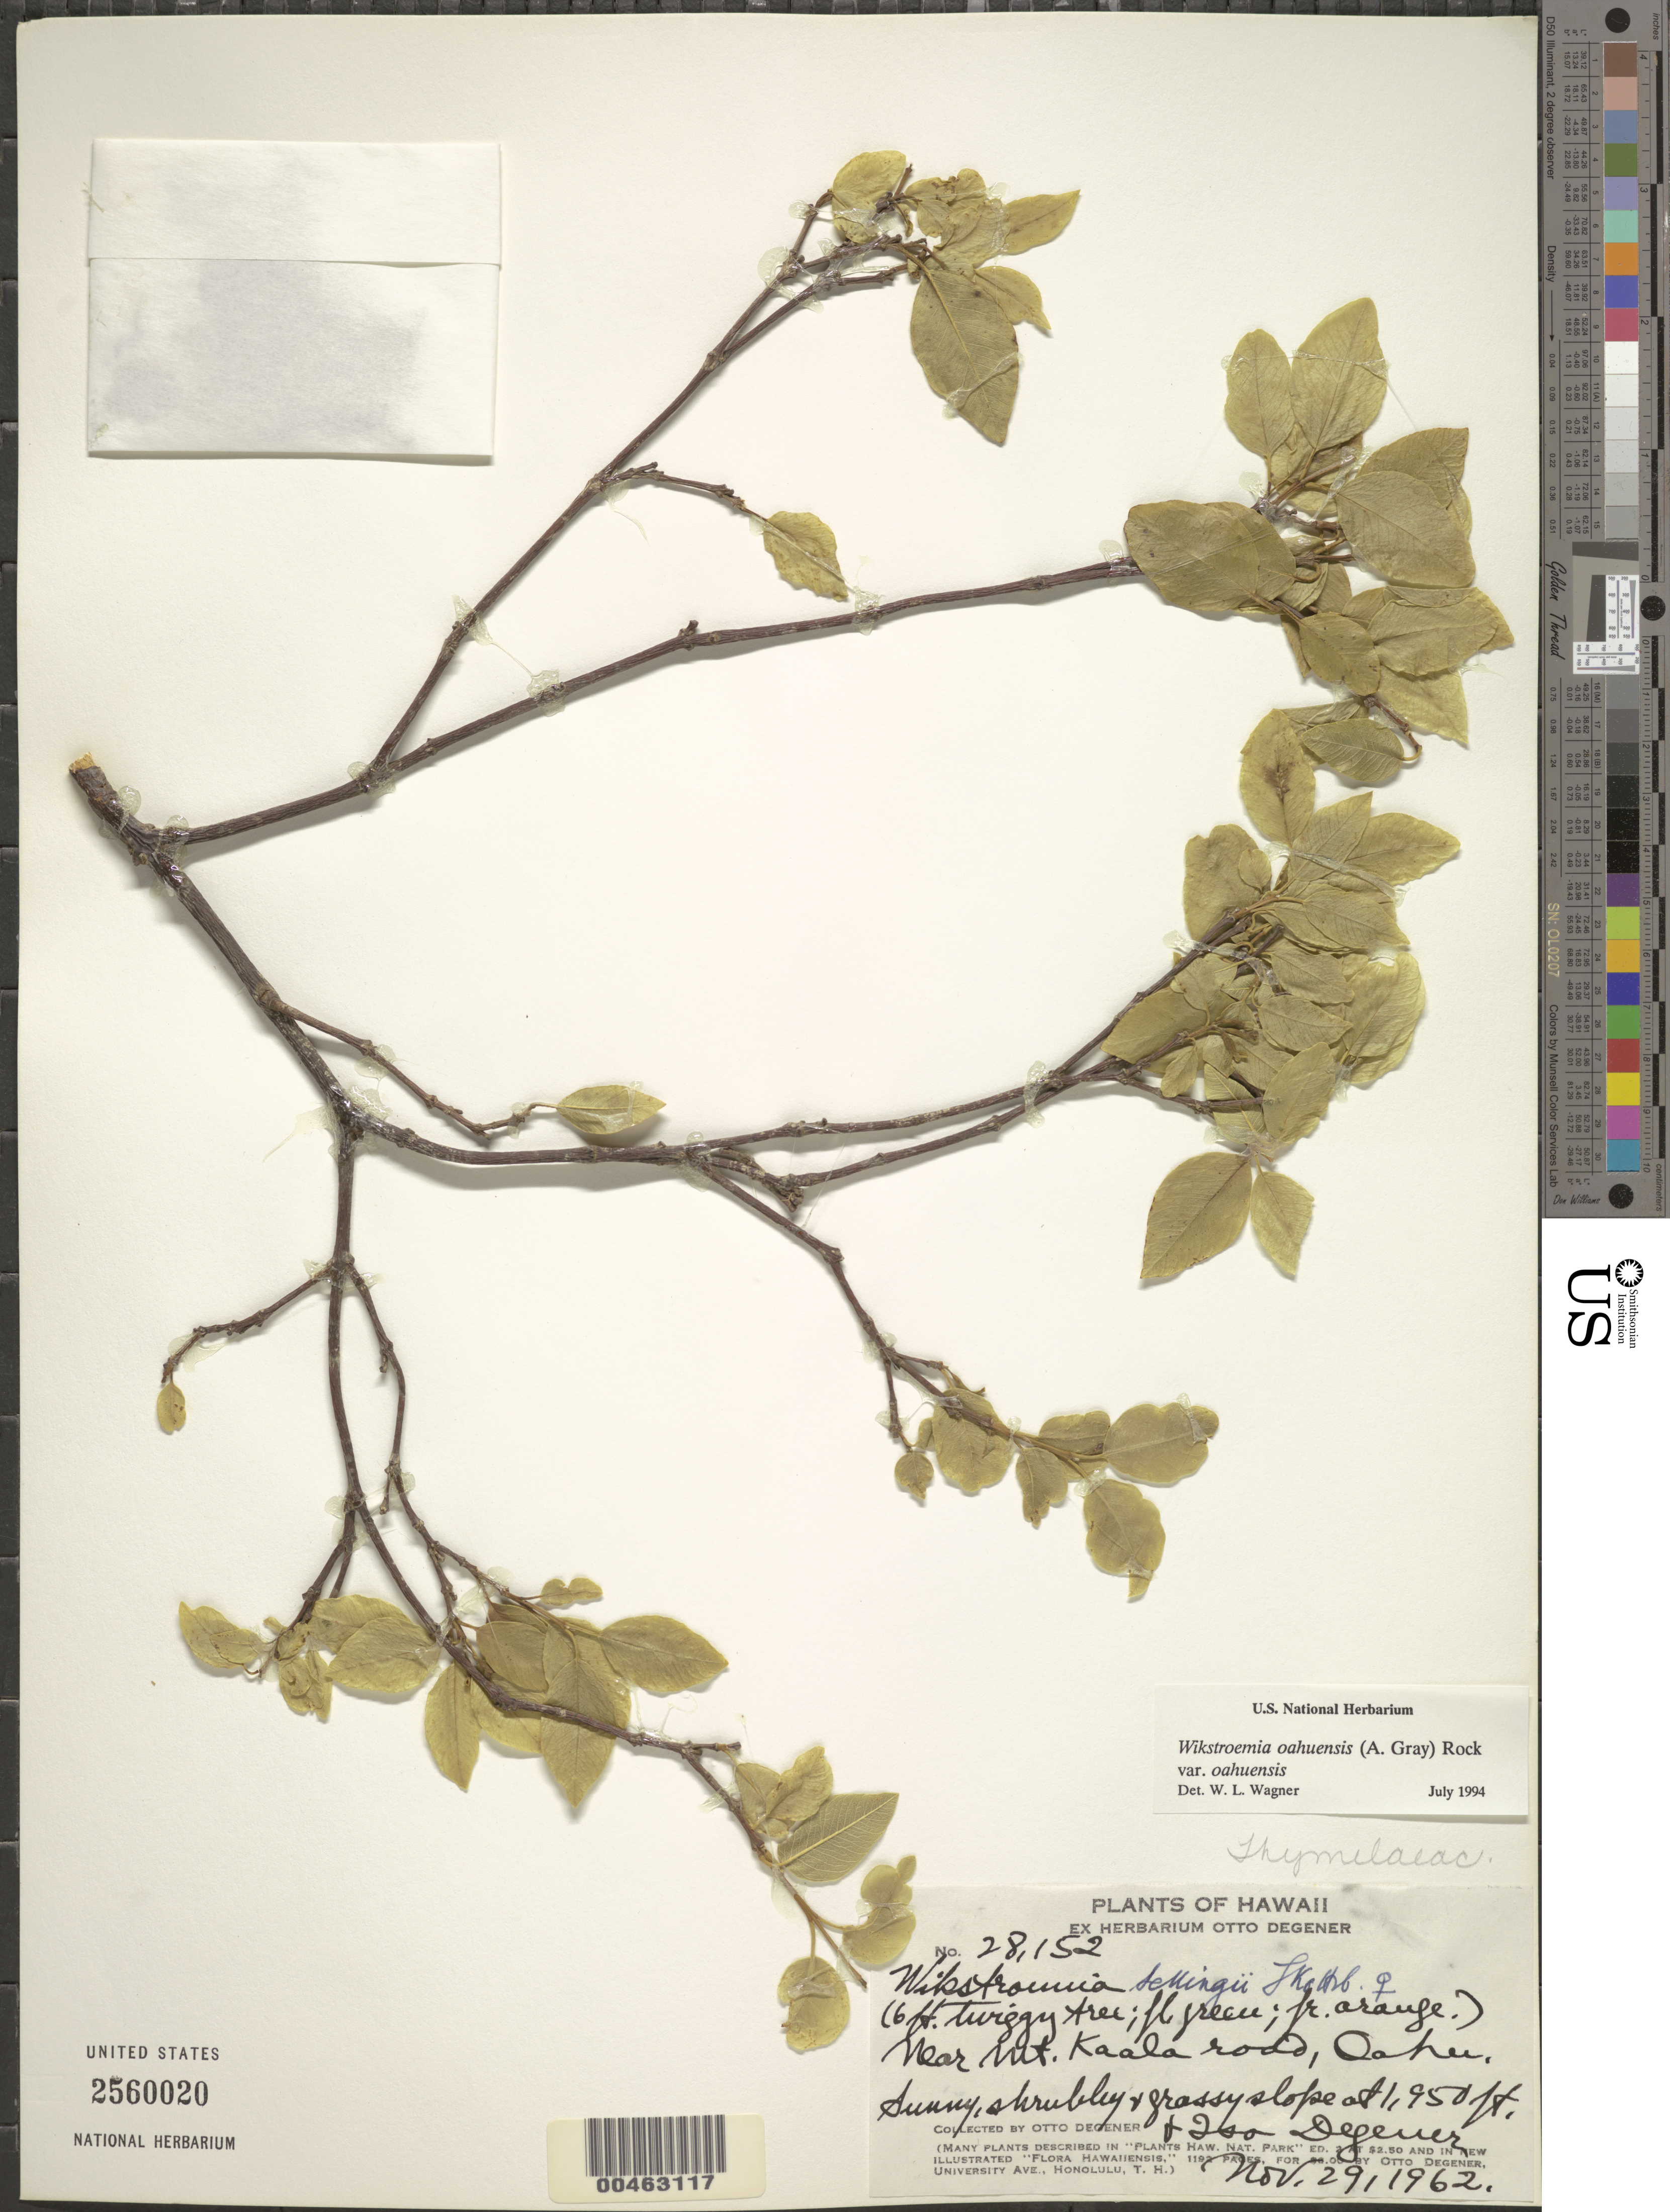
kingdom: Plantae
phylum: Tracheophyta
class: Magnoliopsida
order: Malvales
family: Thymelaeaceae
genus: Wikstroemia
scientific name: Wikstroemia oahuensis var. oahuensis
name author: (A. Gray) Rock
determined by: Wagner, W. L., (BOT), Smithsonian Institution - National Museum of Natural History (UNITED STATES)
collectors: O. Degener & I. Degener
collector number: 28152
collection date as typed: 29 Nov 1962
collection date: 1962-11-29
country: United States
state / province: Hawaii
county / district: Honolulu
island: Oahu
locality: Near Mt Kaala rd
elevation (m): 594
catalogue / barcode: US 2560020